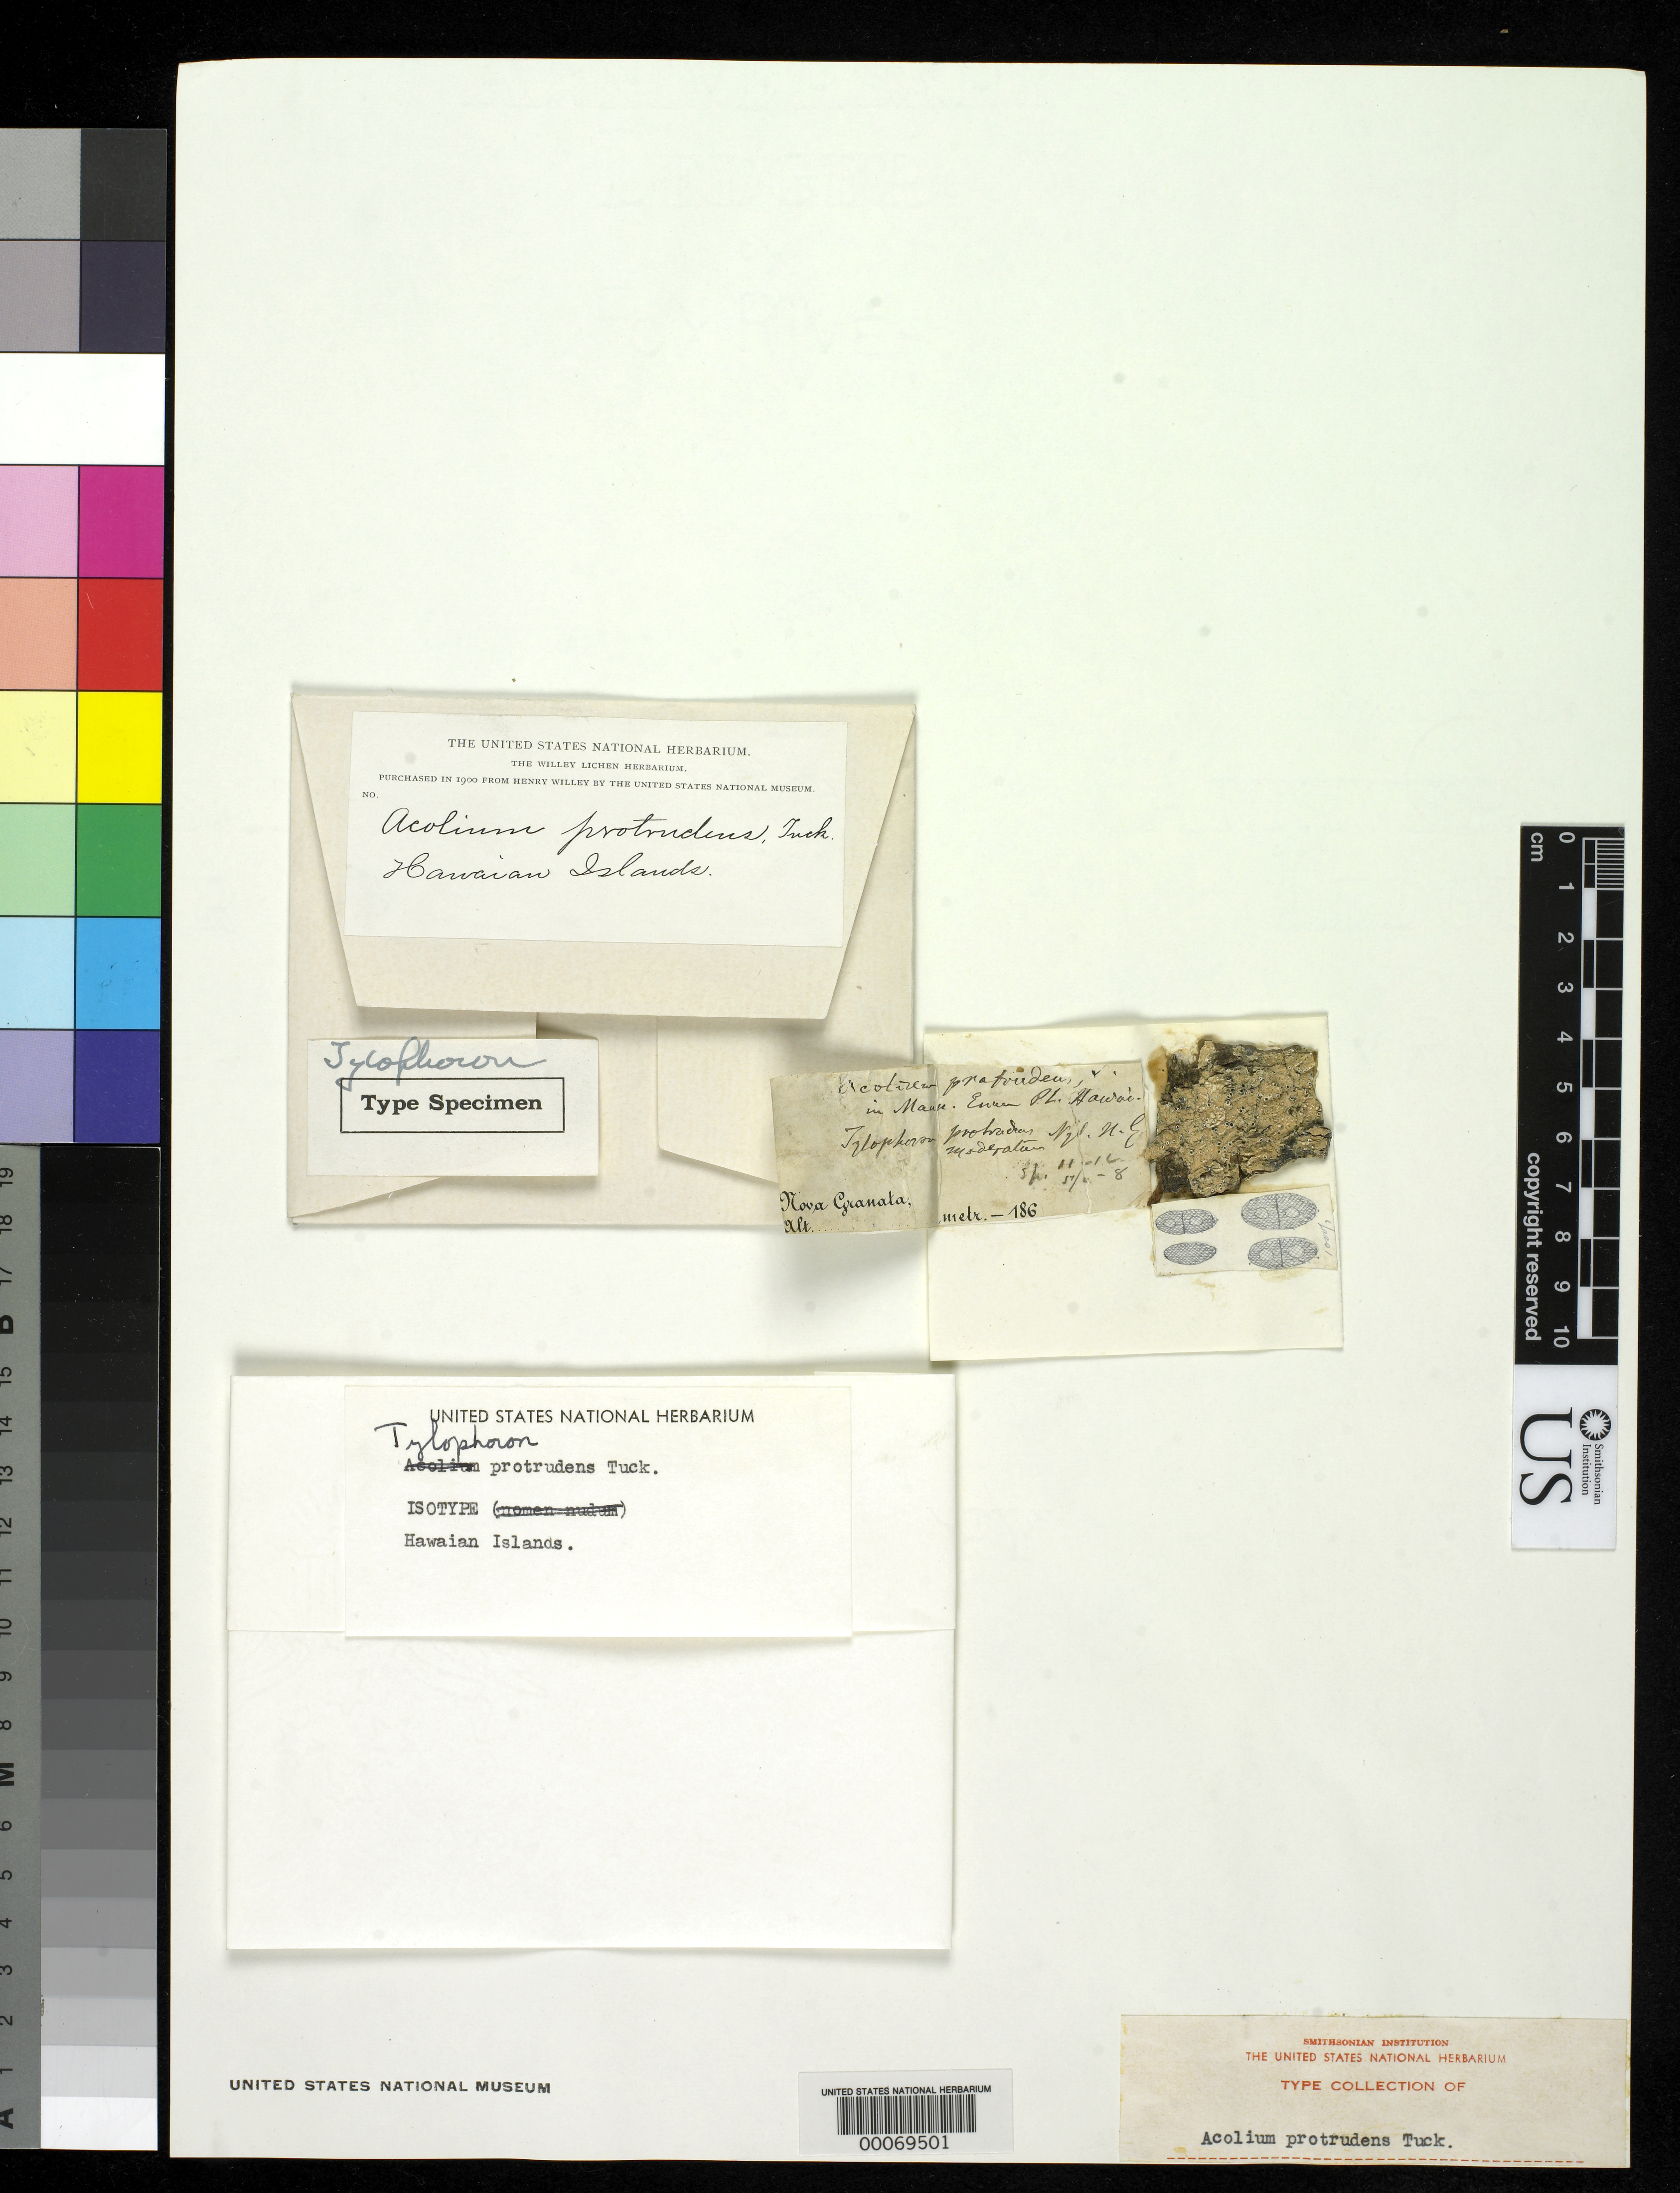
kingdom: Fungi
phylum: Ascomycota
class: Arthoniomycetes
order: Arthoniales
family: Arthoniaceae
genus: Tylophoron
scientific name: Tylophoron protrudens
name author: Nyl.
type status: Isotype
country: United States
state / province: Hawaii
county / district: Maui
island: Maui